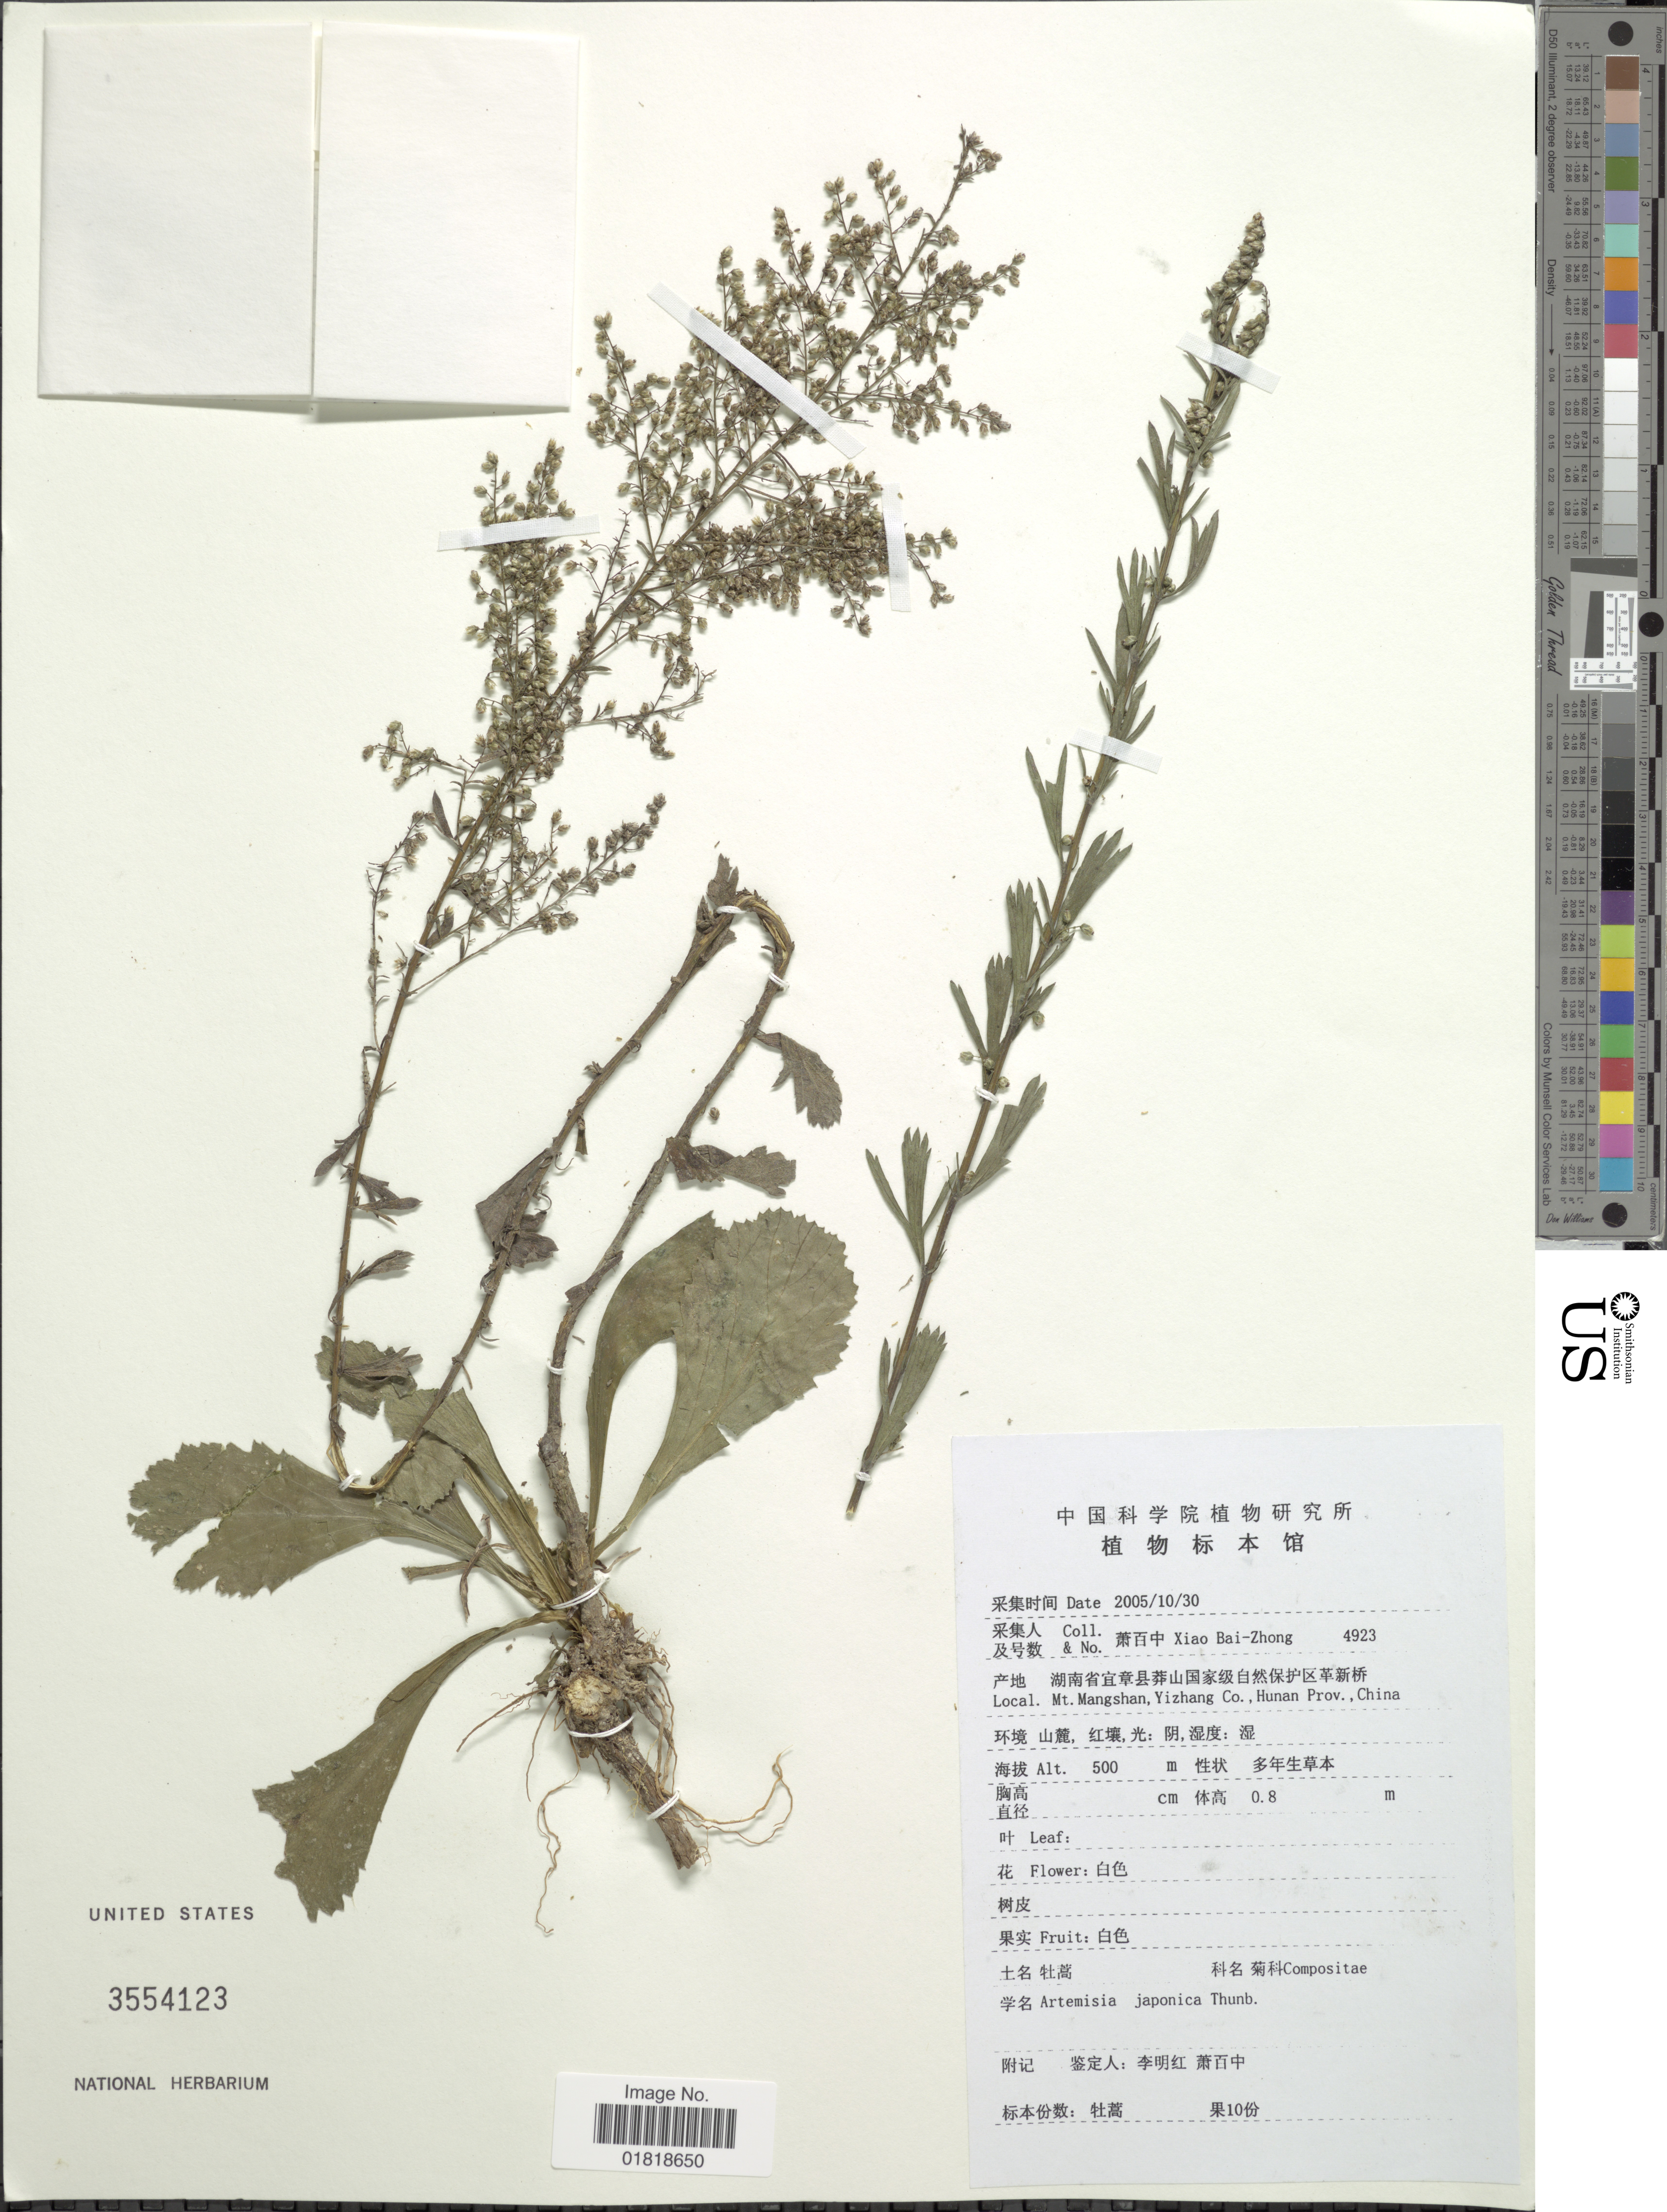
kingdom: Plantae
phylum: Tracheophyta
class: Magnoliopsida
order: Asterales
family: Asteraceae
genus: Artemisia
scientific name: Artemisia japonica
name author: Thunb.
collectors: B. Z. Xiao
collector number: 4923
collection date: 2005-10-30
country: China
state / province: Hunan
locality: Mt. Mangshan, Yizhang Co.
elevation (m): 500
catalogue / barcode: US 3554123